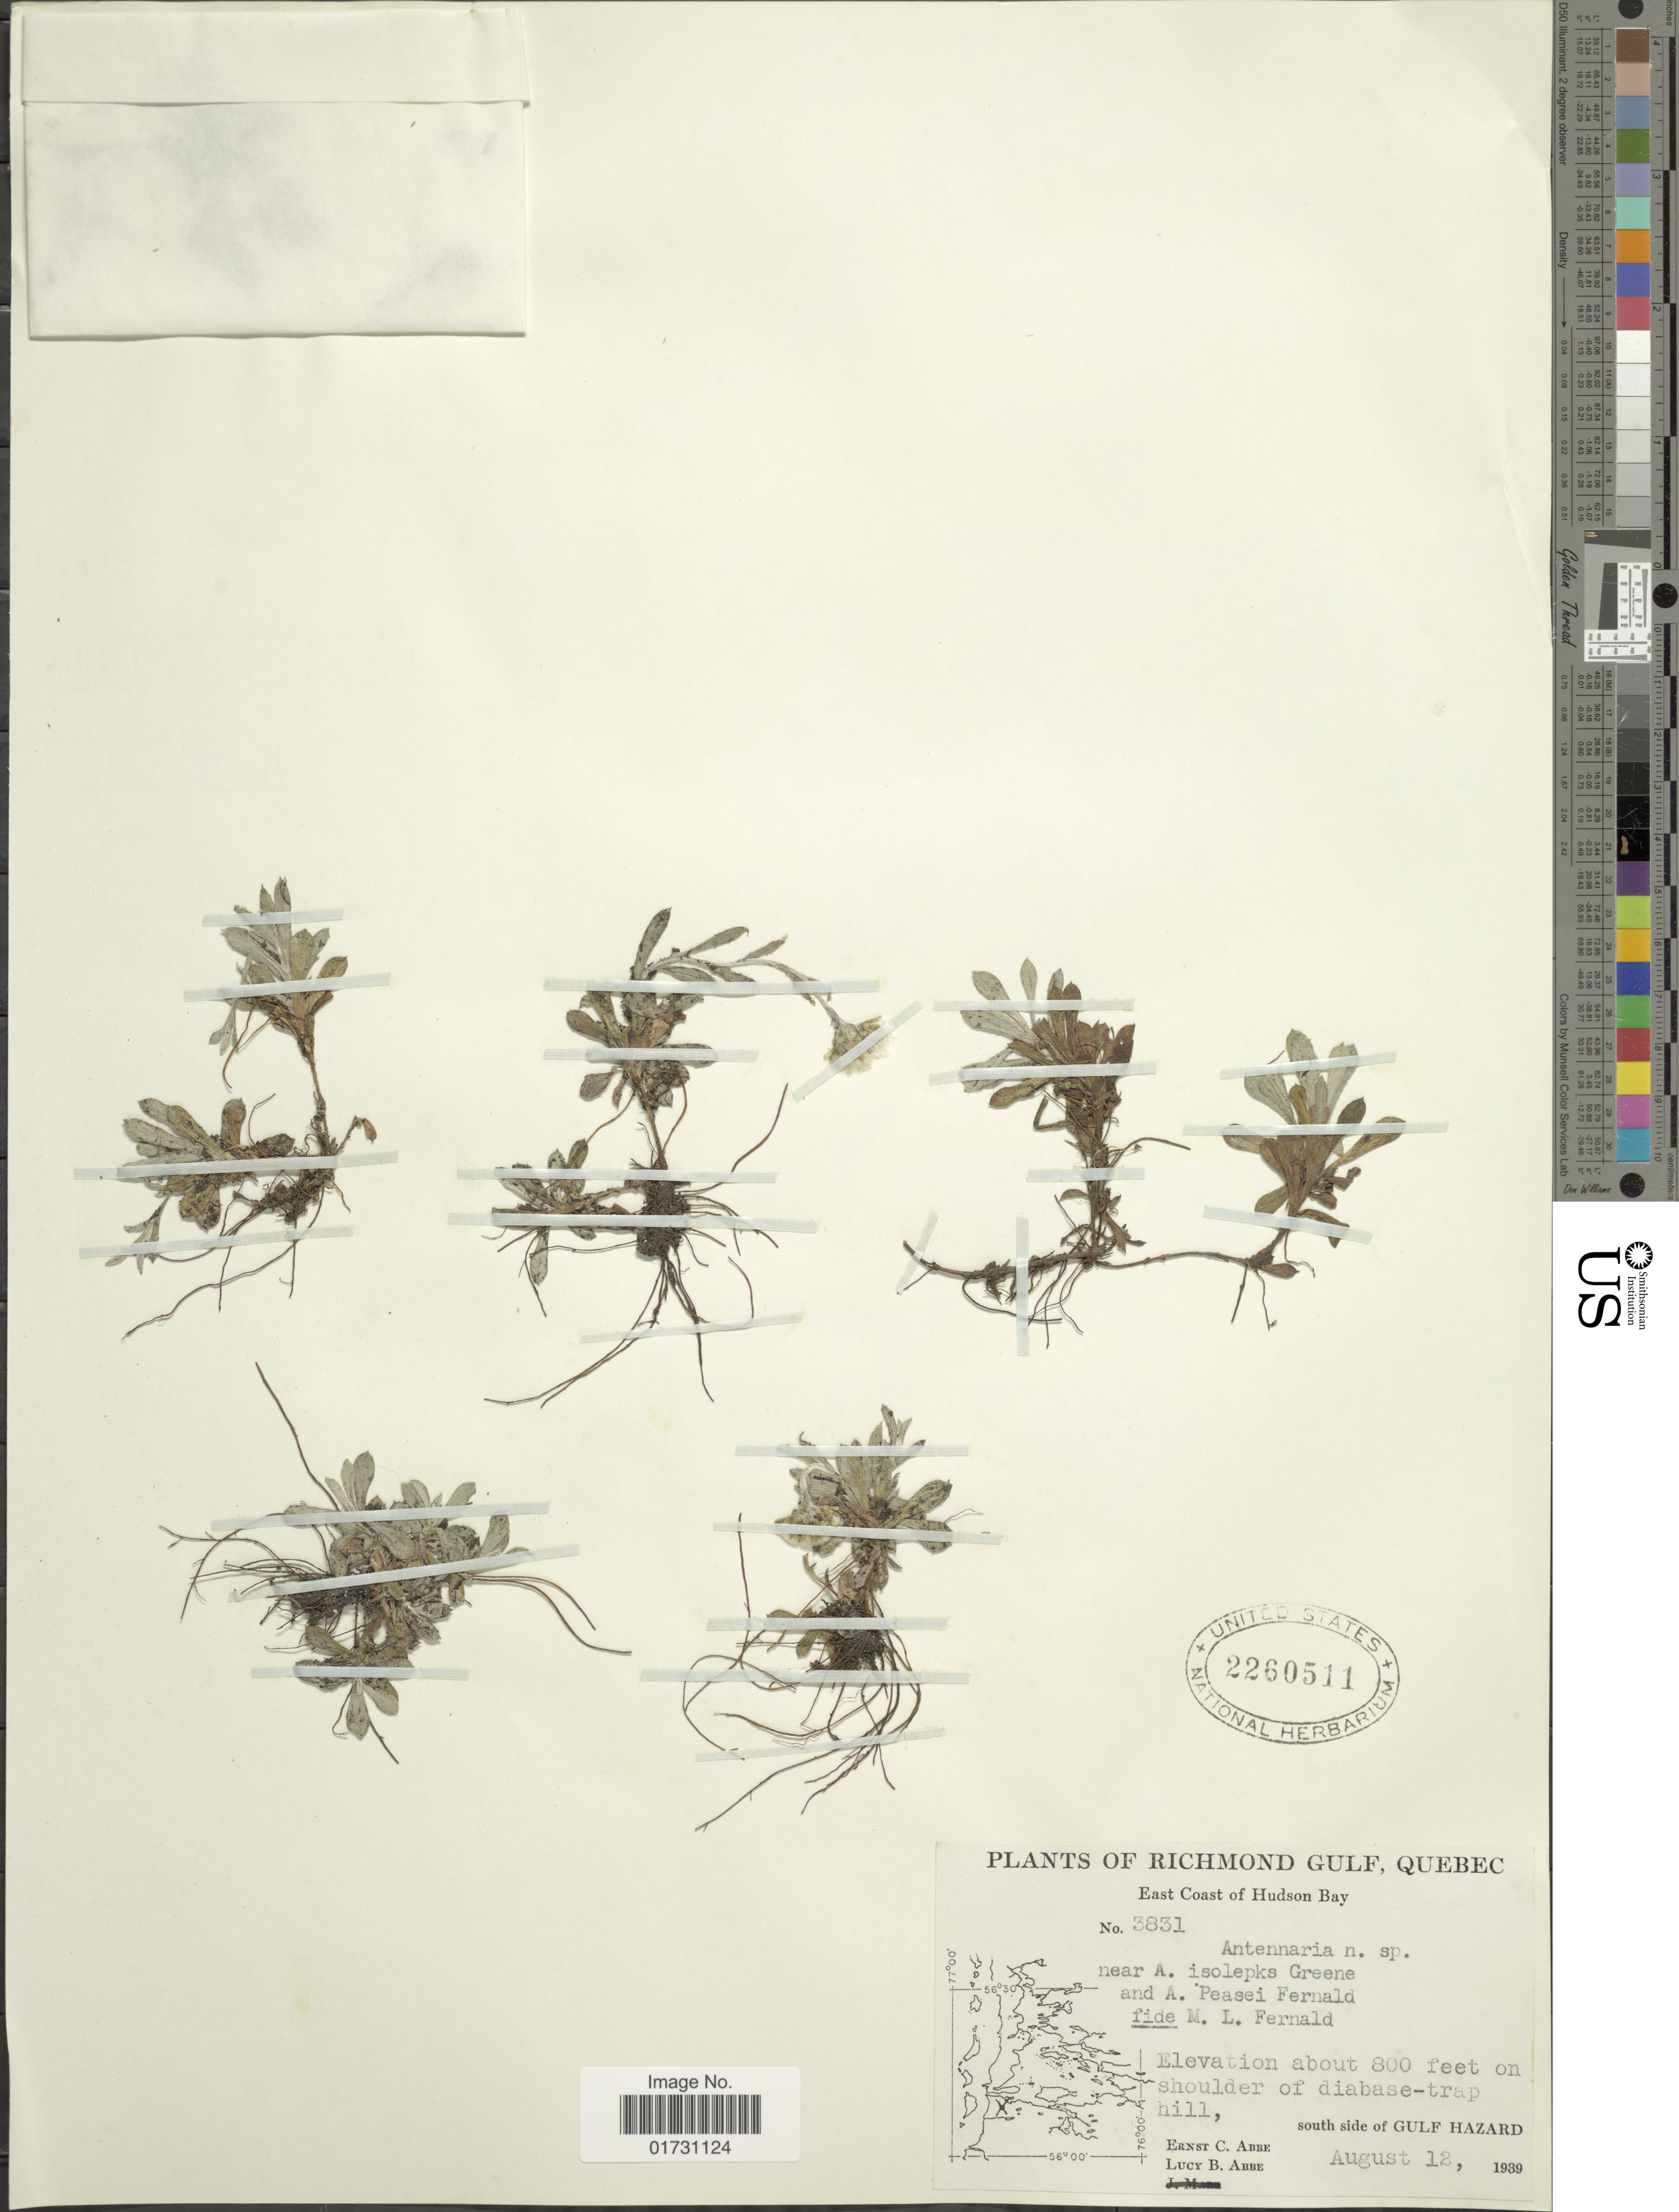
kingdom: Plantae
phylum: Tracheophyta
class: Magnoliopsida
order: Asterales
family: Asteraceae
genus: Antennaria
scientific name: Antennaria isolepis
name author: Greene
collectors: E. C. Abbe & L. B. Abbe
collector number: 3831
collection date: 1939-08-12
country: Canada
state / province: Quebec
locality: Richmond Gulf, Quebec, East Coast of Hudson Bay, South side of Gulf Hazard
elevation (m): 244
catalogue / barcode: US 2260511